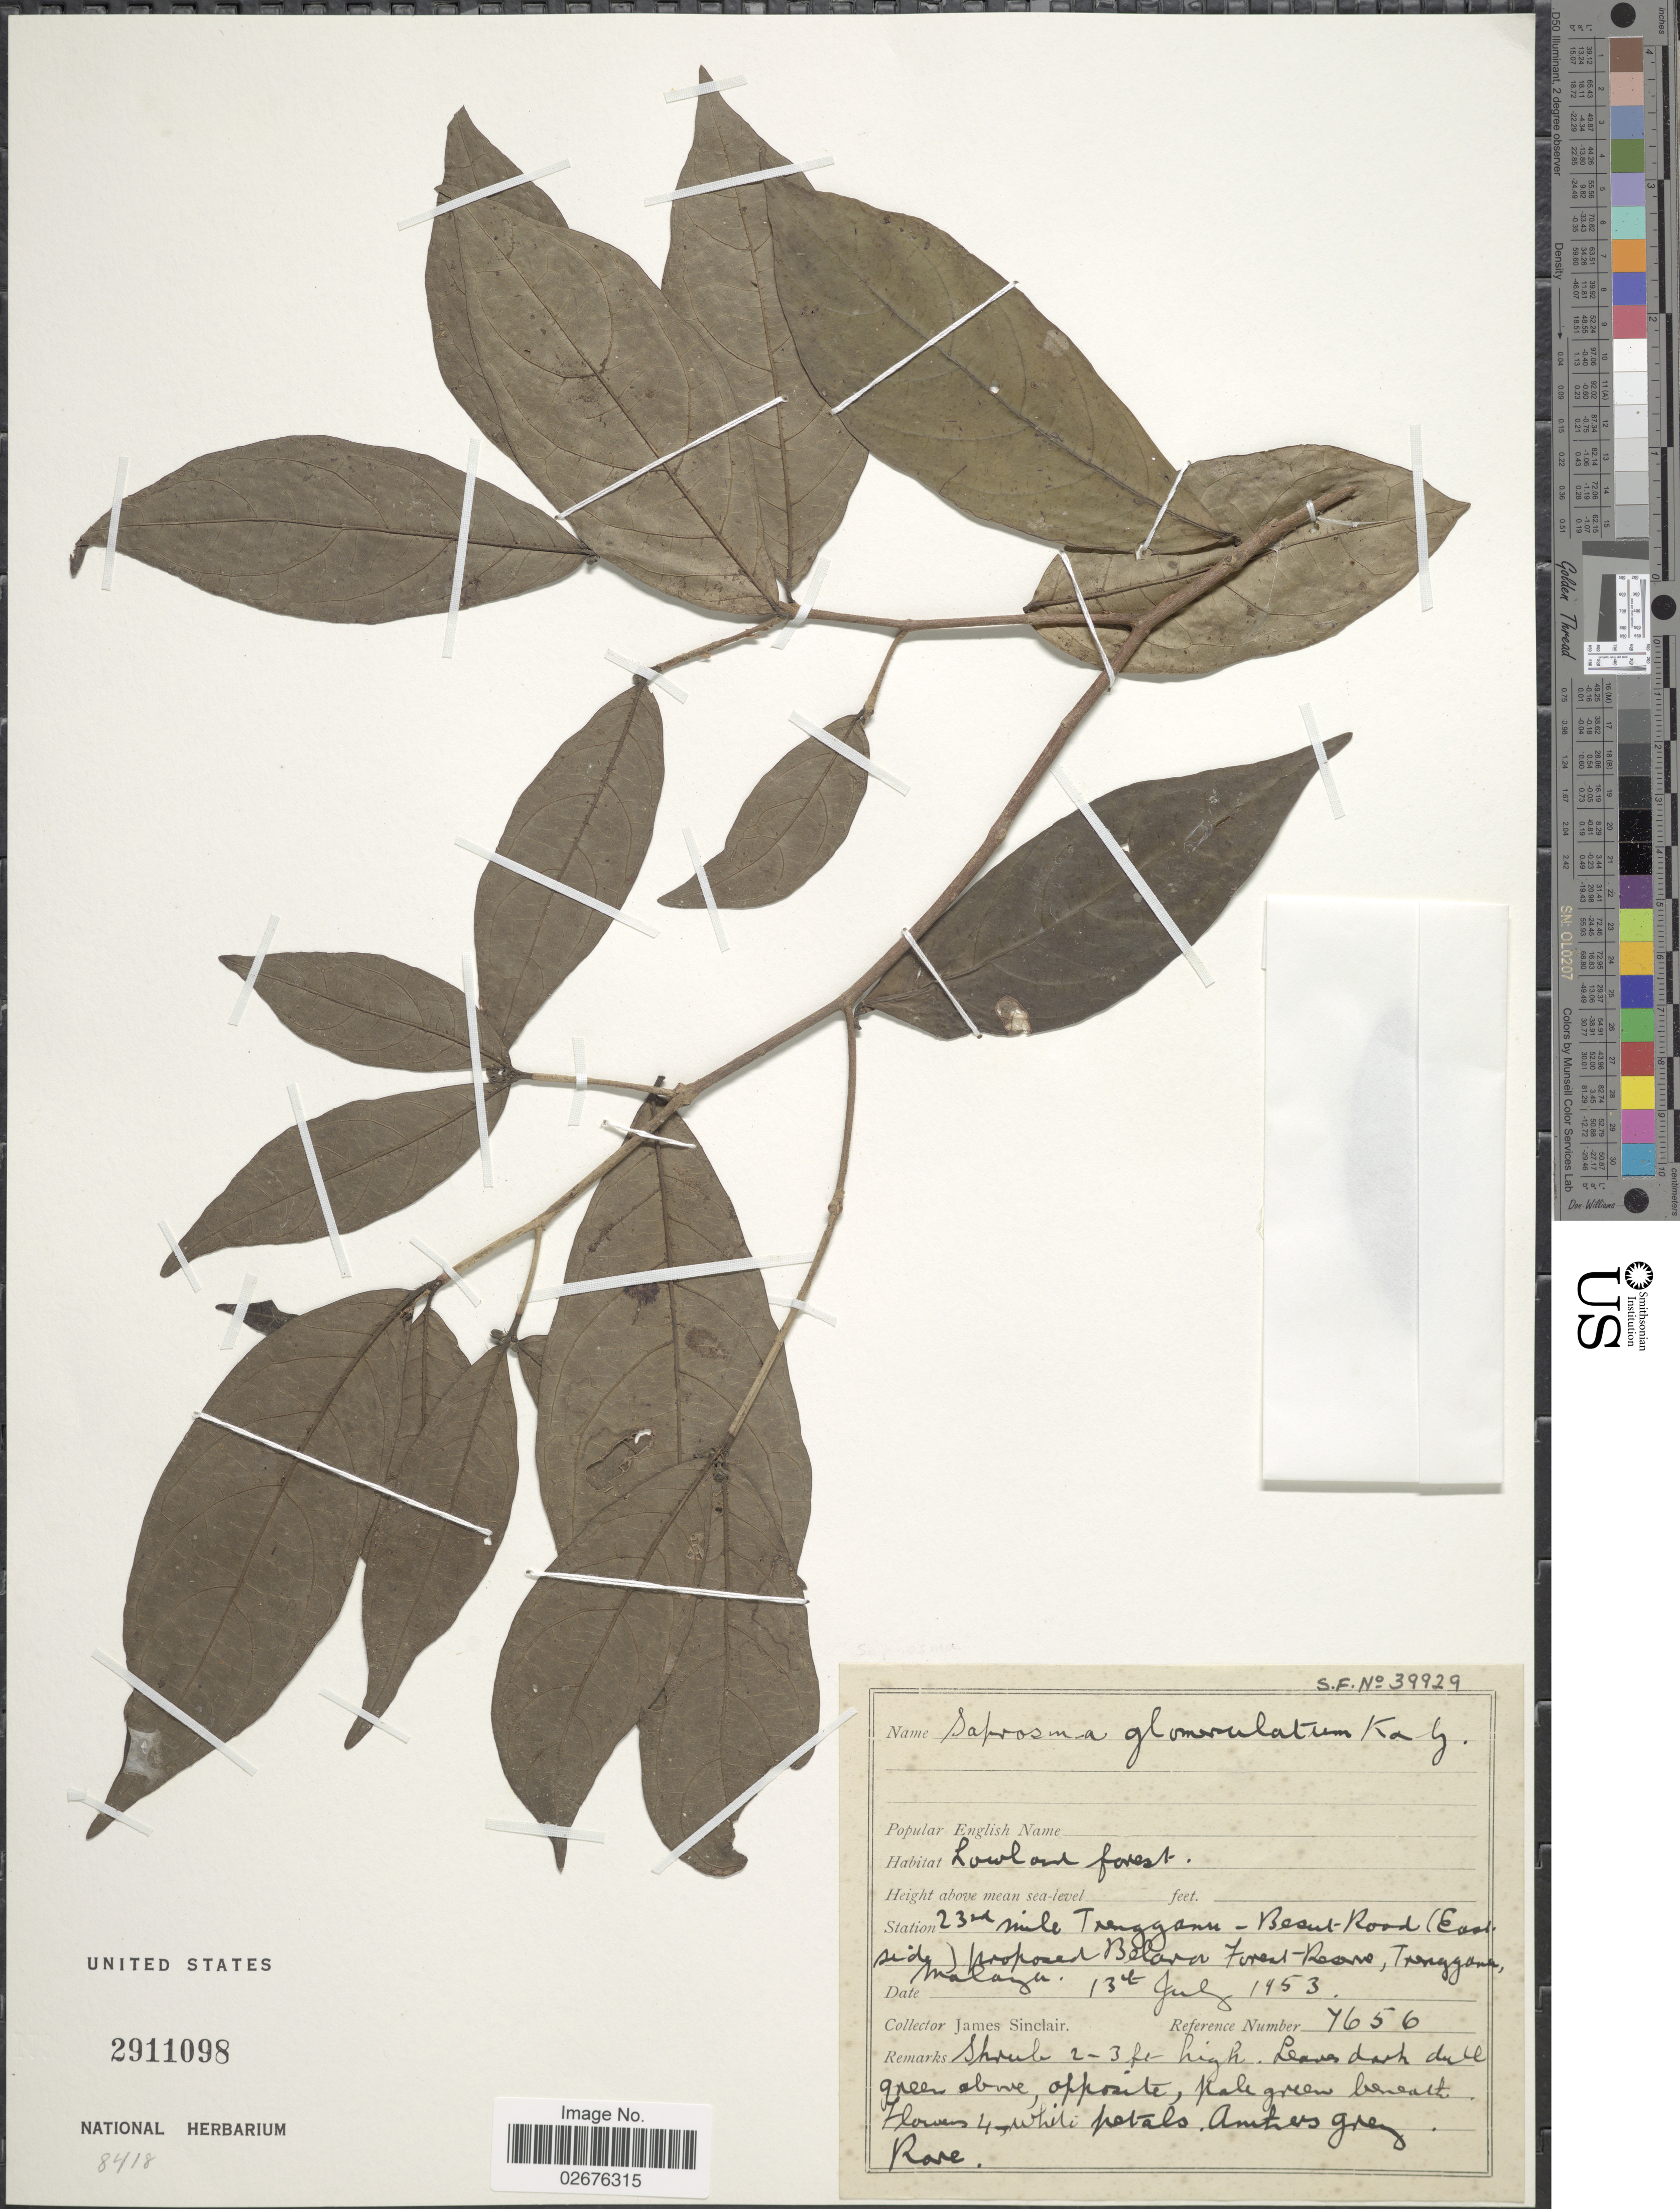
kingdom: Plantae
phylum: Tracheophyta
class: Magnoliopsida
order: Gentianales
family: Rubiaceae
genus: Saprosma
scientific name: Saprosma glomerata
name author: (Gardner) Bedd.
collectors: J. Sinclair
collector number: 7656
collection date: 1953-07-13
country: Malaysia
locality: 23rd mile Trengganu-Besut Road (East side) proposed Belara Forest Reserve, Trengganu, Malaya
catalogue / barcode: US 2911098